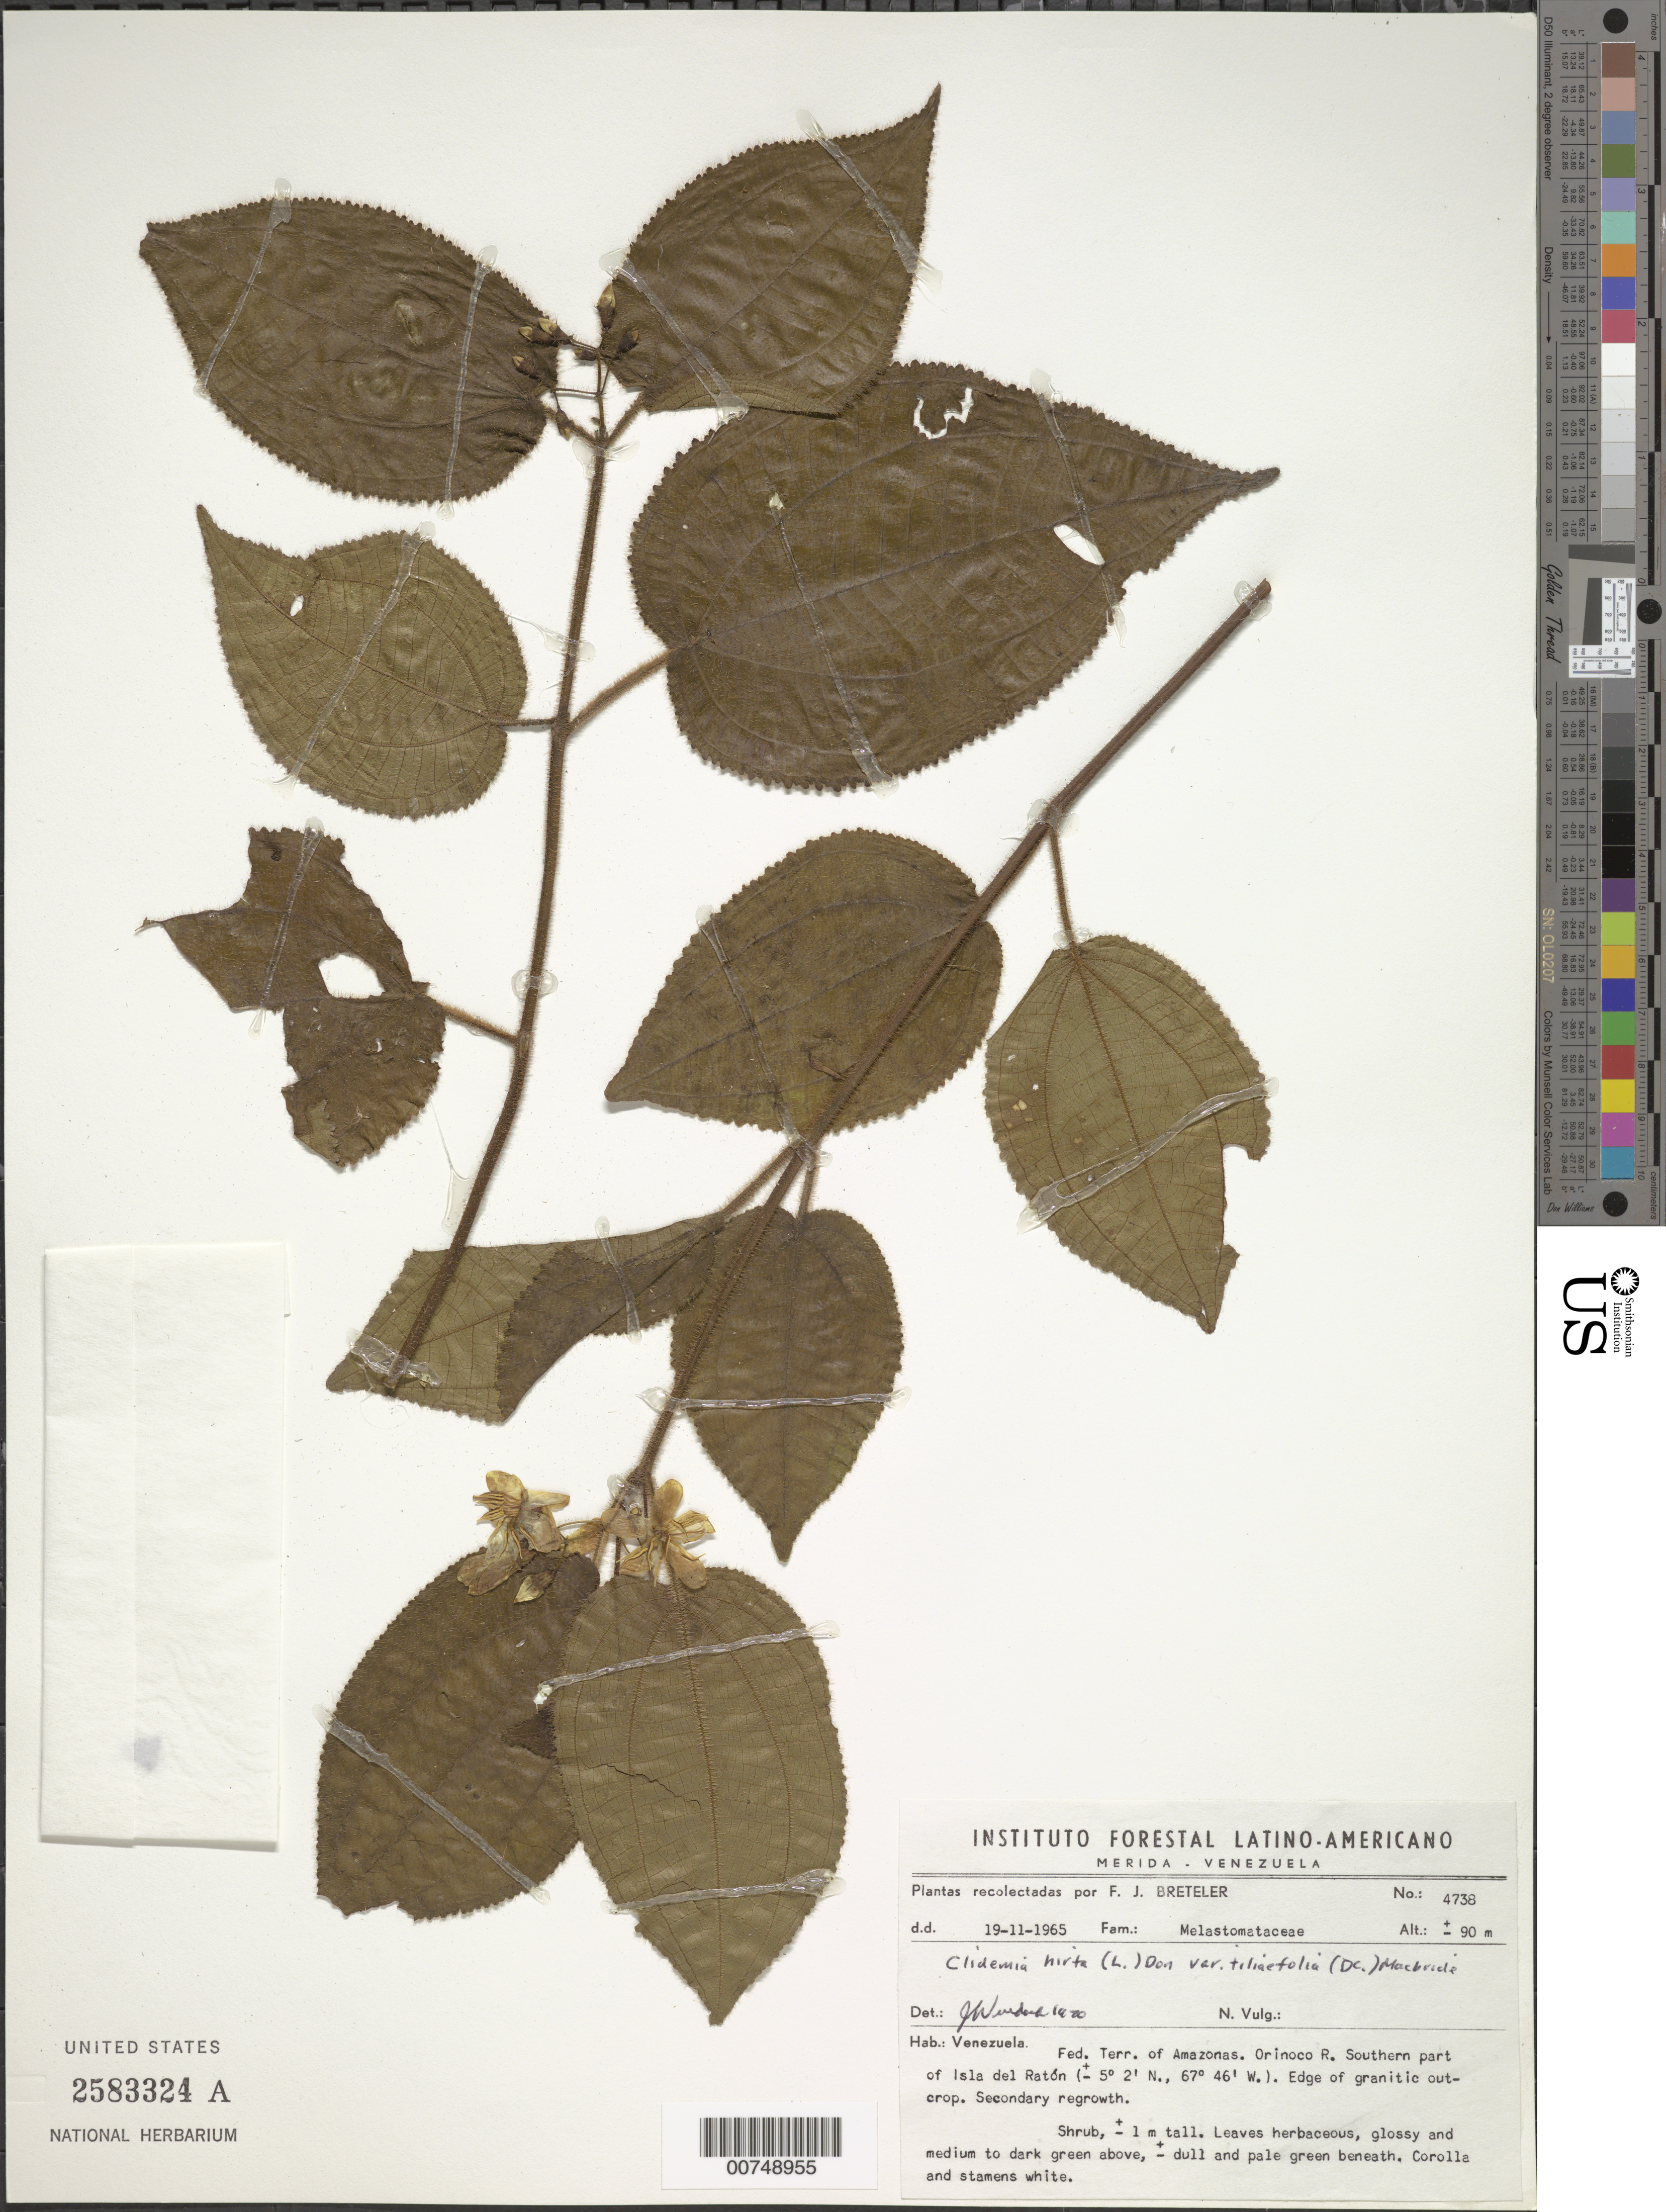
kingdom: Plantae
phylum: Tracheophyta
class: Magnoliopsida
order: Myrtales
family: Melastomataceae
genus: Clidemia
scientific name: Clidemia hirta var. tiliifolia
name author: (DC.) J.F. Macbr.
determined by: Wurdack, John J., (US), US (UNITED STATES)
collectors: F. J. Breteler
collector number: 4738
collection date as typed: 19-Nov-65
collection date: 1965-11-19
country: Venezuela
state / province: Amazonas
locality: Orinoco R., southern part of Isla del Ratón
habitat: Edge of granitic outcrop; secondary regrowth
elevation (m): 90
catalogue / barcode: US 2583324A